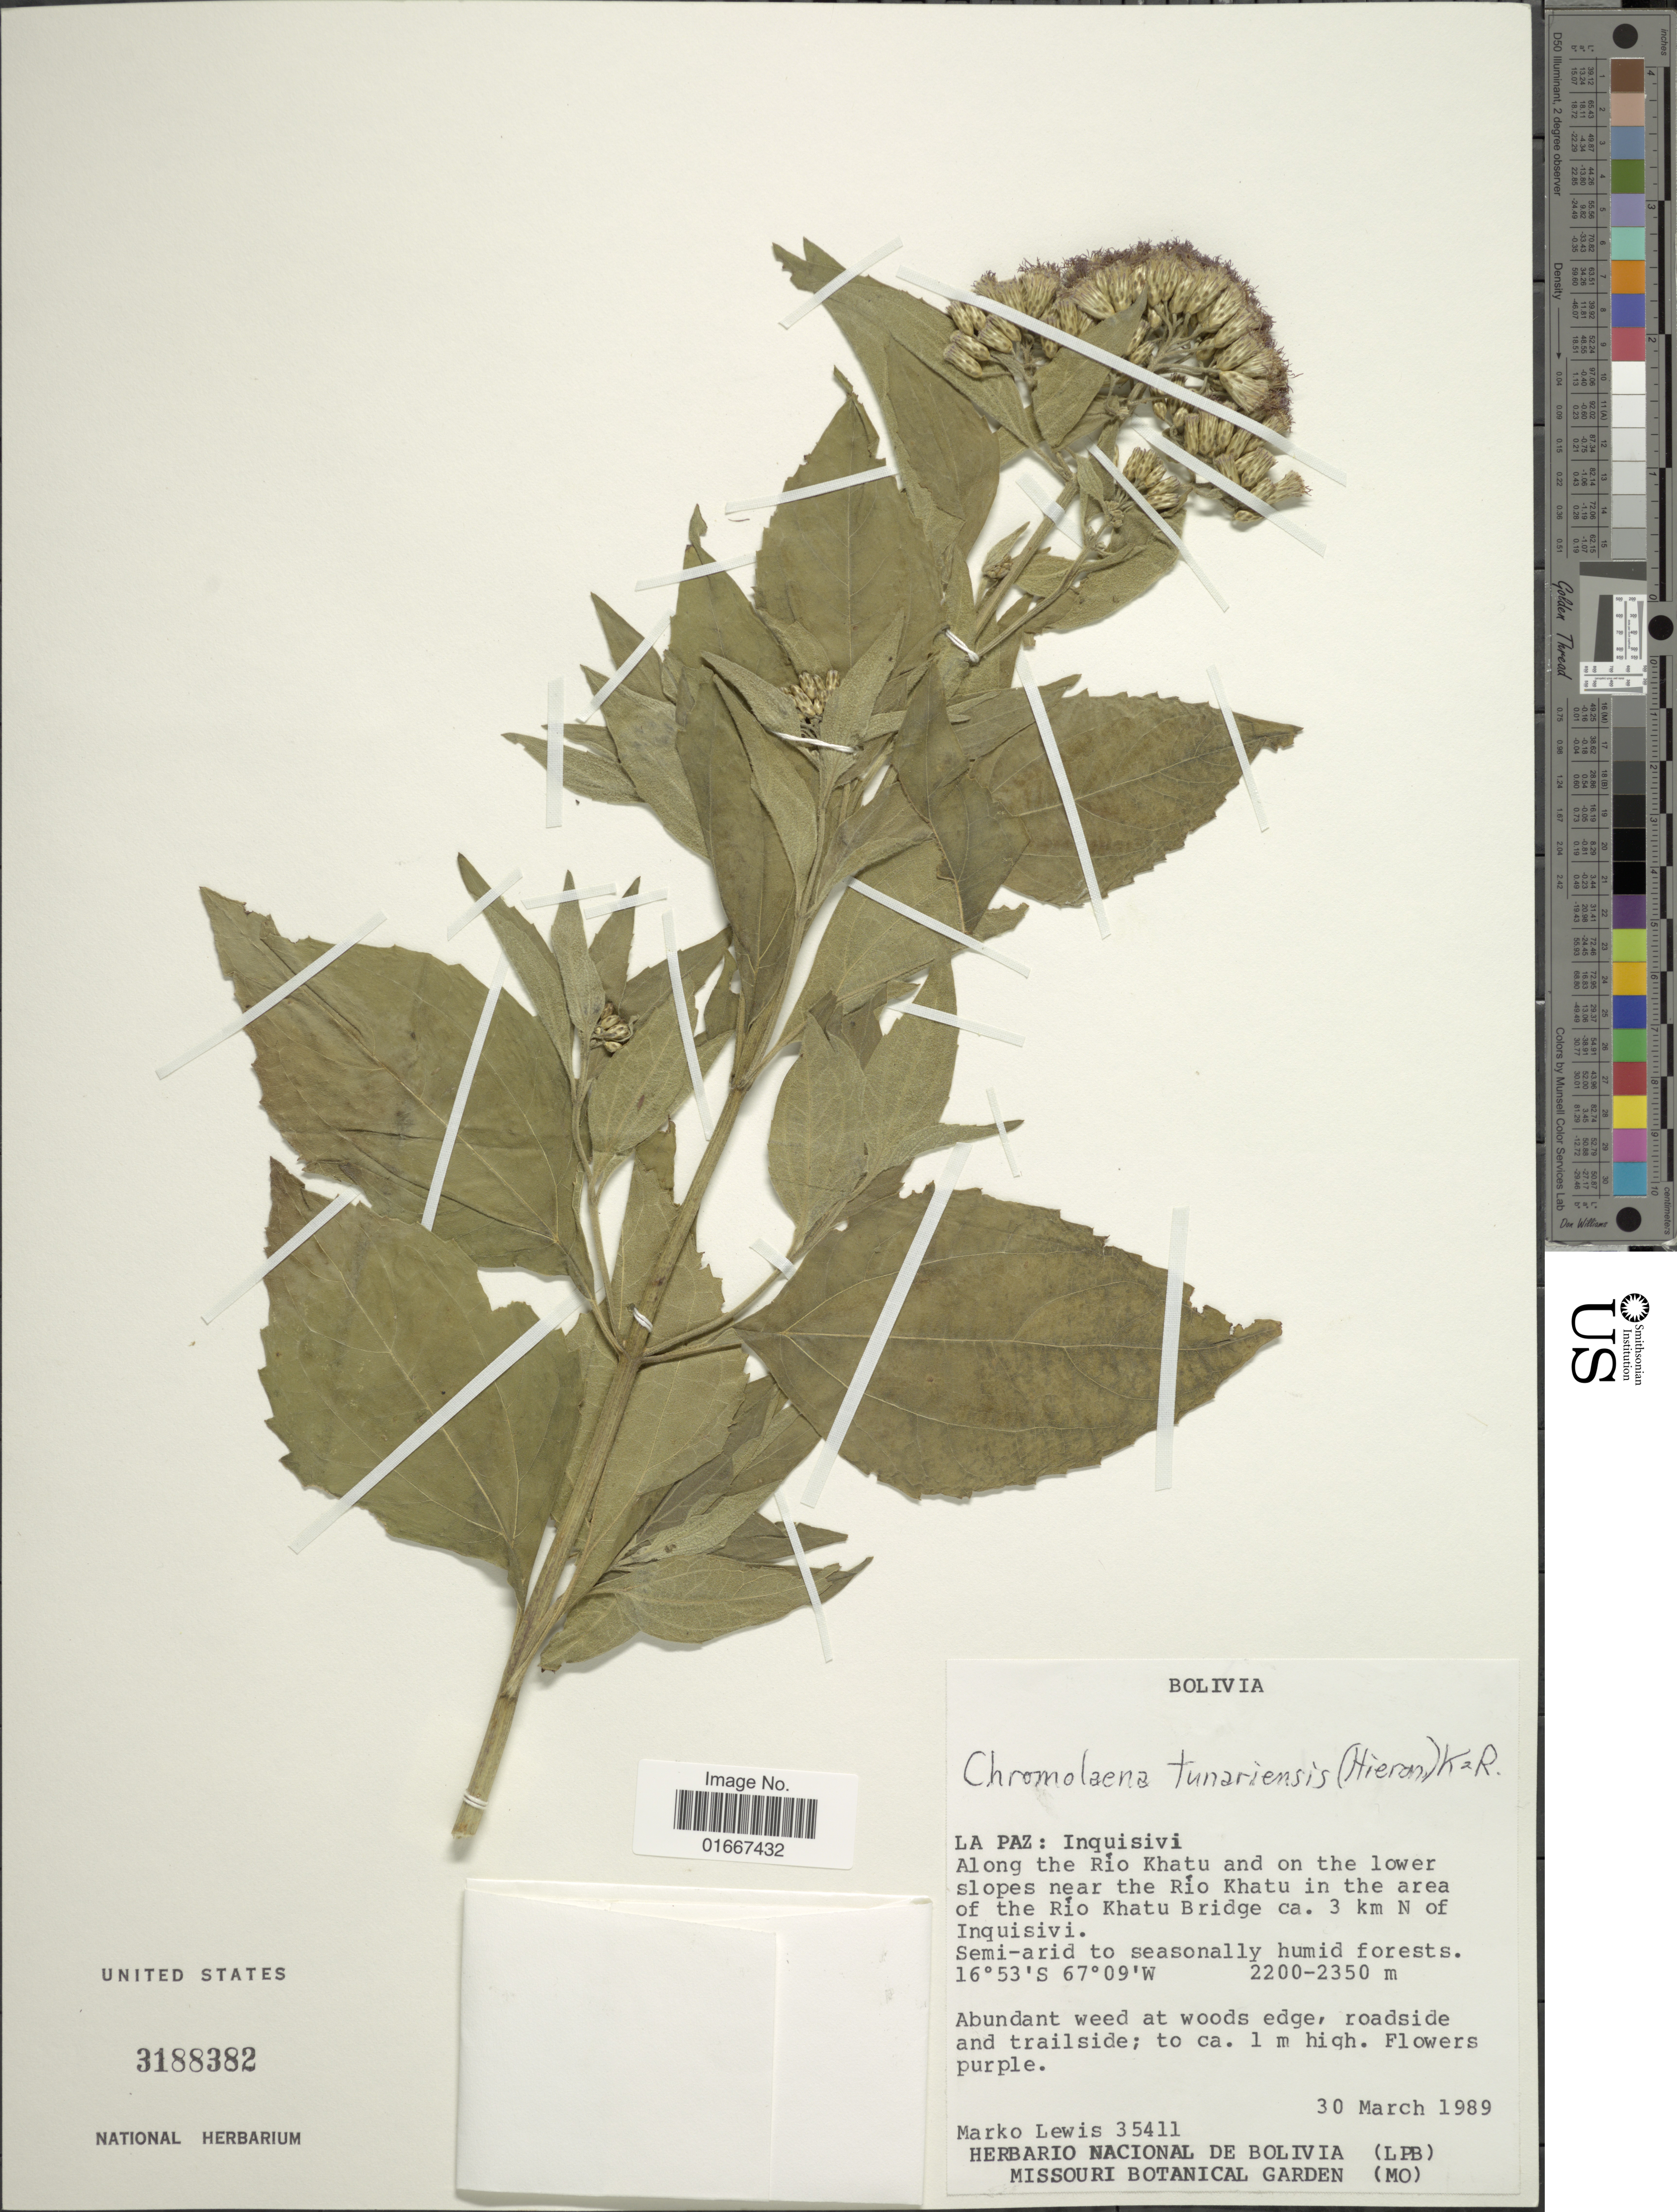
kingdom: Plantae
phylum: Tracheophyta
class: Magnoliopsida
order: Asterales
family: Asteraceae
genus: Chromolaena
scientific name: Chromolaena tunariensis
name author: (Hieron.) R.M. King & H. Rob.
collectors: M. A. Lewis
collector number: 35411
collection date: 1989-03-30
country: Bolivia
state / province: La Paz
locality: Inquisivi, Along the Rio Khatu and on the lower slopes near the Rio Khatu in the area of the Rio Khatu Bridge ca. 3 km N of Inquisivi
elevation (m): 2200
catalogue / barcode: US 3188382